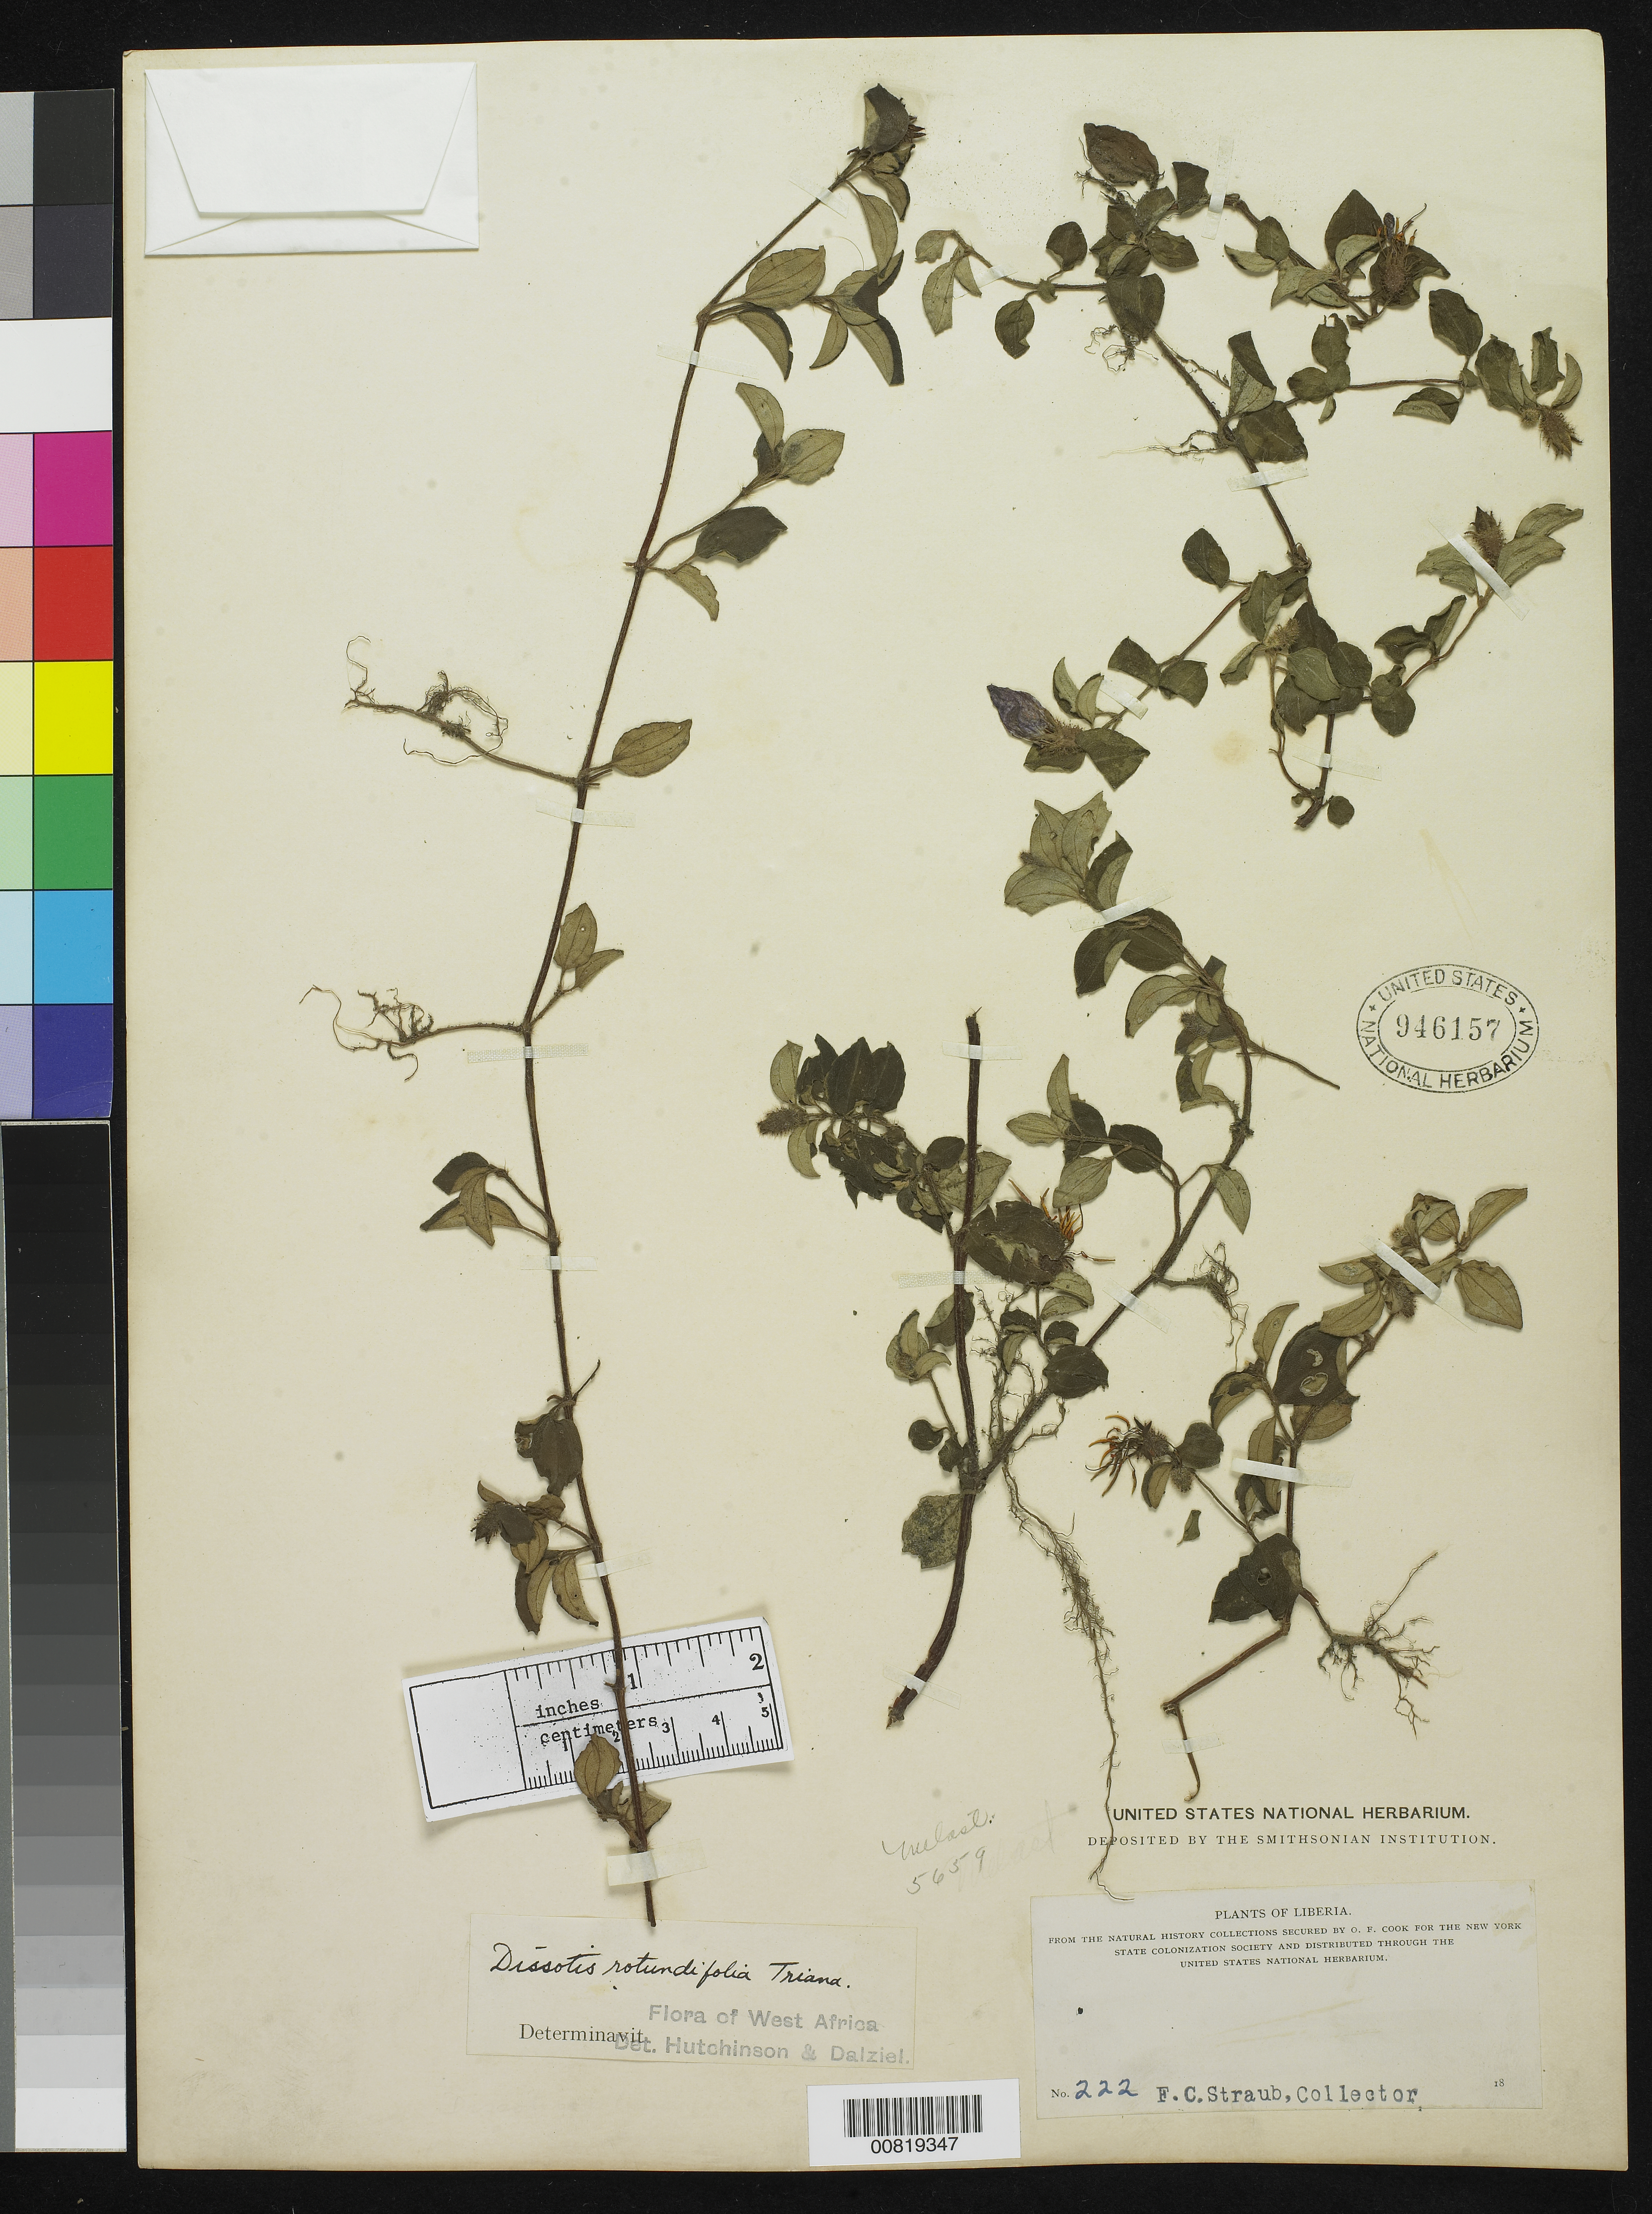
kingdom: Plantae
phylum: Tracheophyta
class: Magnoliopsida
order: Myrtales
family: Melastomataceae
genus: Heterotis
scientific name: Heterotis rotundifolia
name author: (Sm.) Jacq.-Fél.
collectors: F. Straub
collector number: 222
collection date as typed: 18--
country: Liberia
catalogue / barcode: US 946157